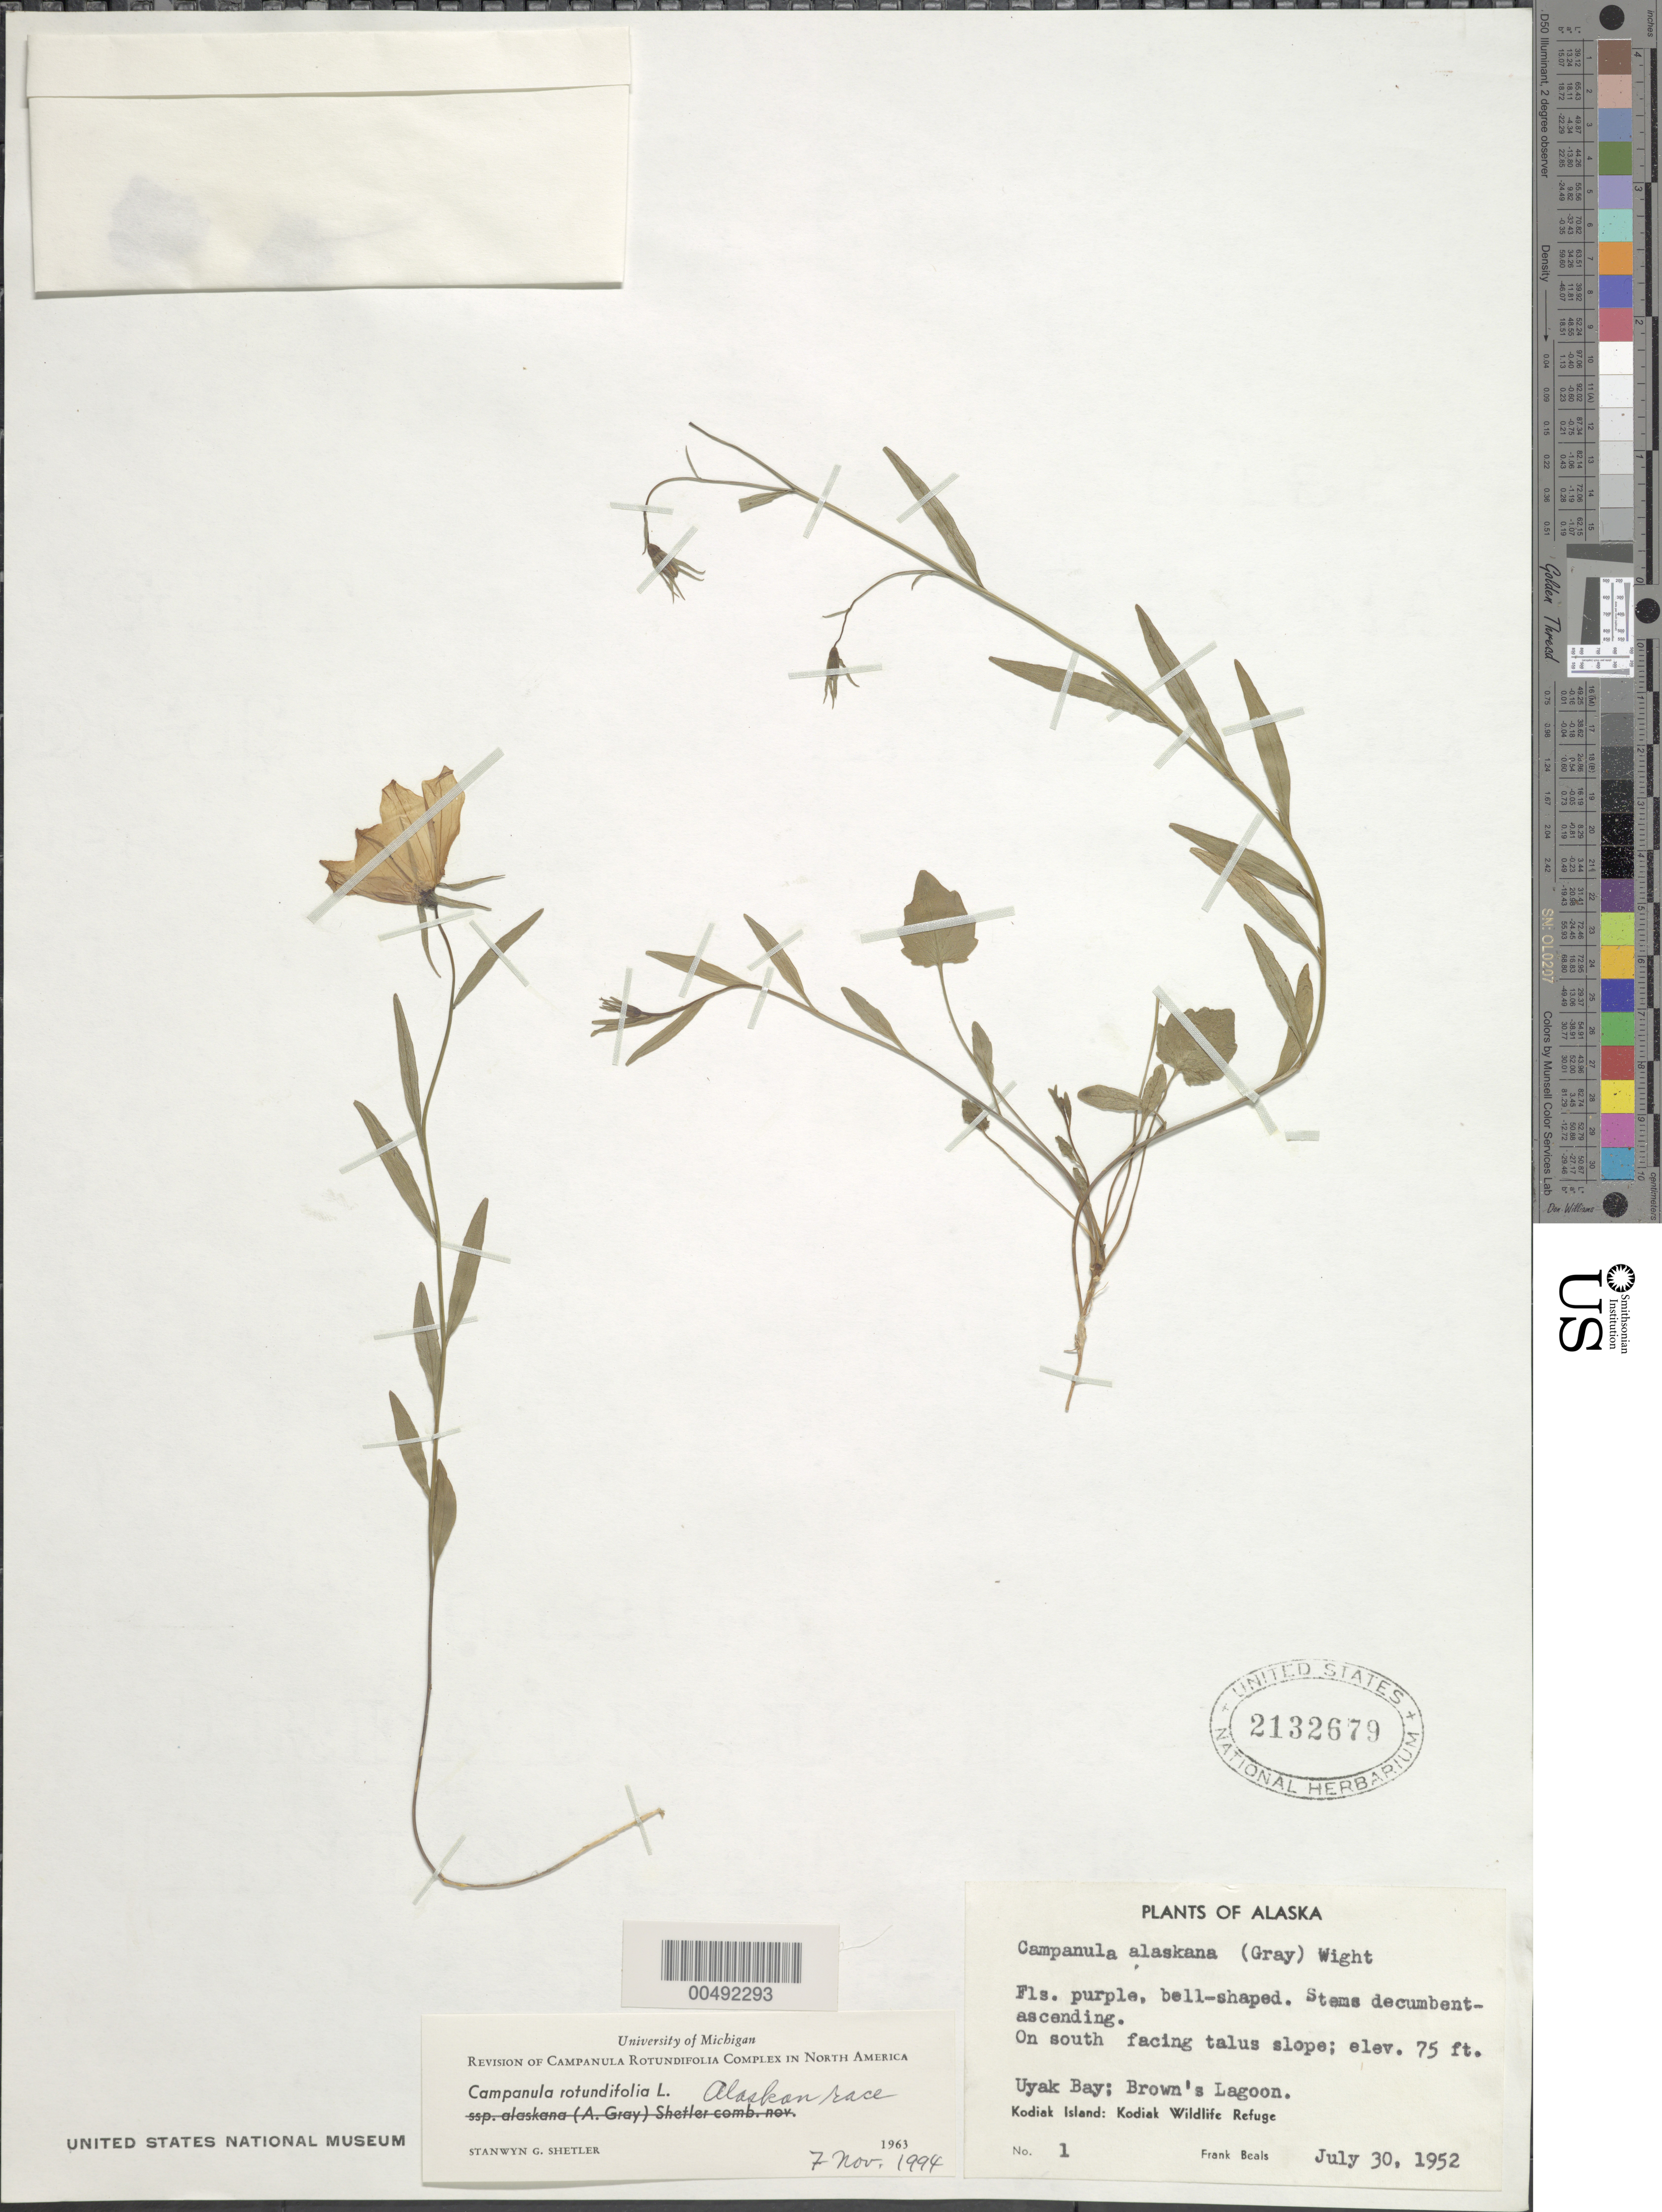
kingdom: Plantae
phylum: Tracheophyta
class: Magnoliopsida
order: Asterales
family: Campanulaceae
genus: Campanula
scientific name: Campanula rotundifolia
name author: L.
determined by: Shetler, Stanwyn G., (US), NMNH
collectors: F. Beals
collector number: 1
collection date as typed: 30 Jul 1952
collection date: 1952-07-30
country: United States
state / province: Alaska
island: Kodiak Island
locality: Kodiak Wildlife Refuge, Uyak Bay, Brown's Lagoon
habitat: on south facing talus slope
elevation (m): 23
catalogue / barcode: US 2132679